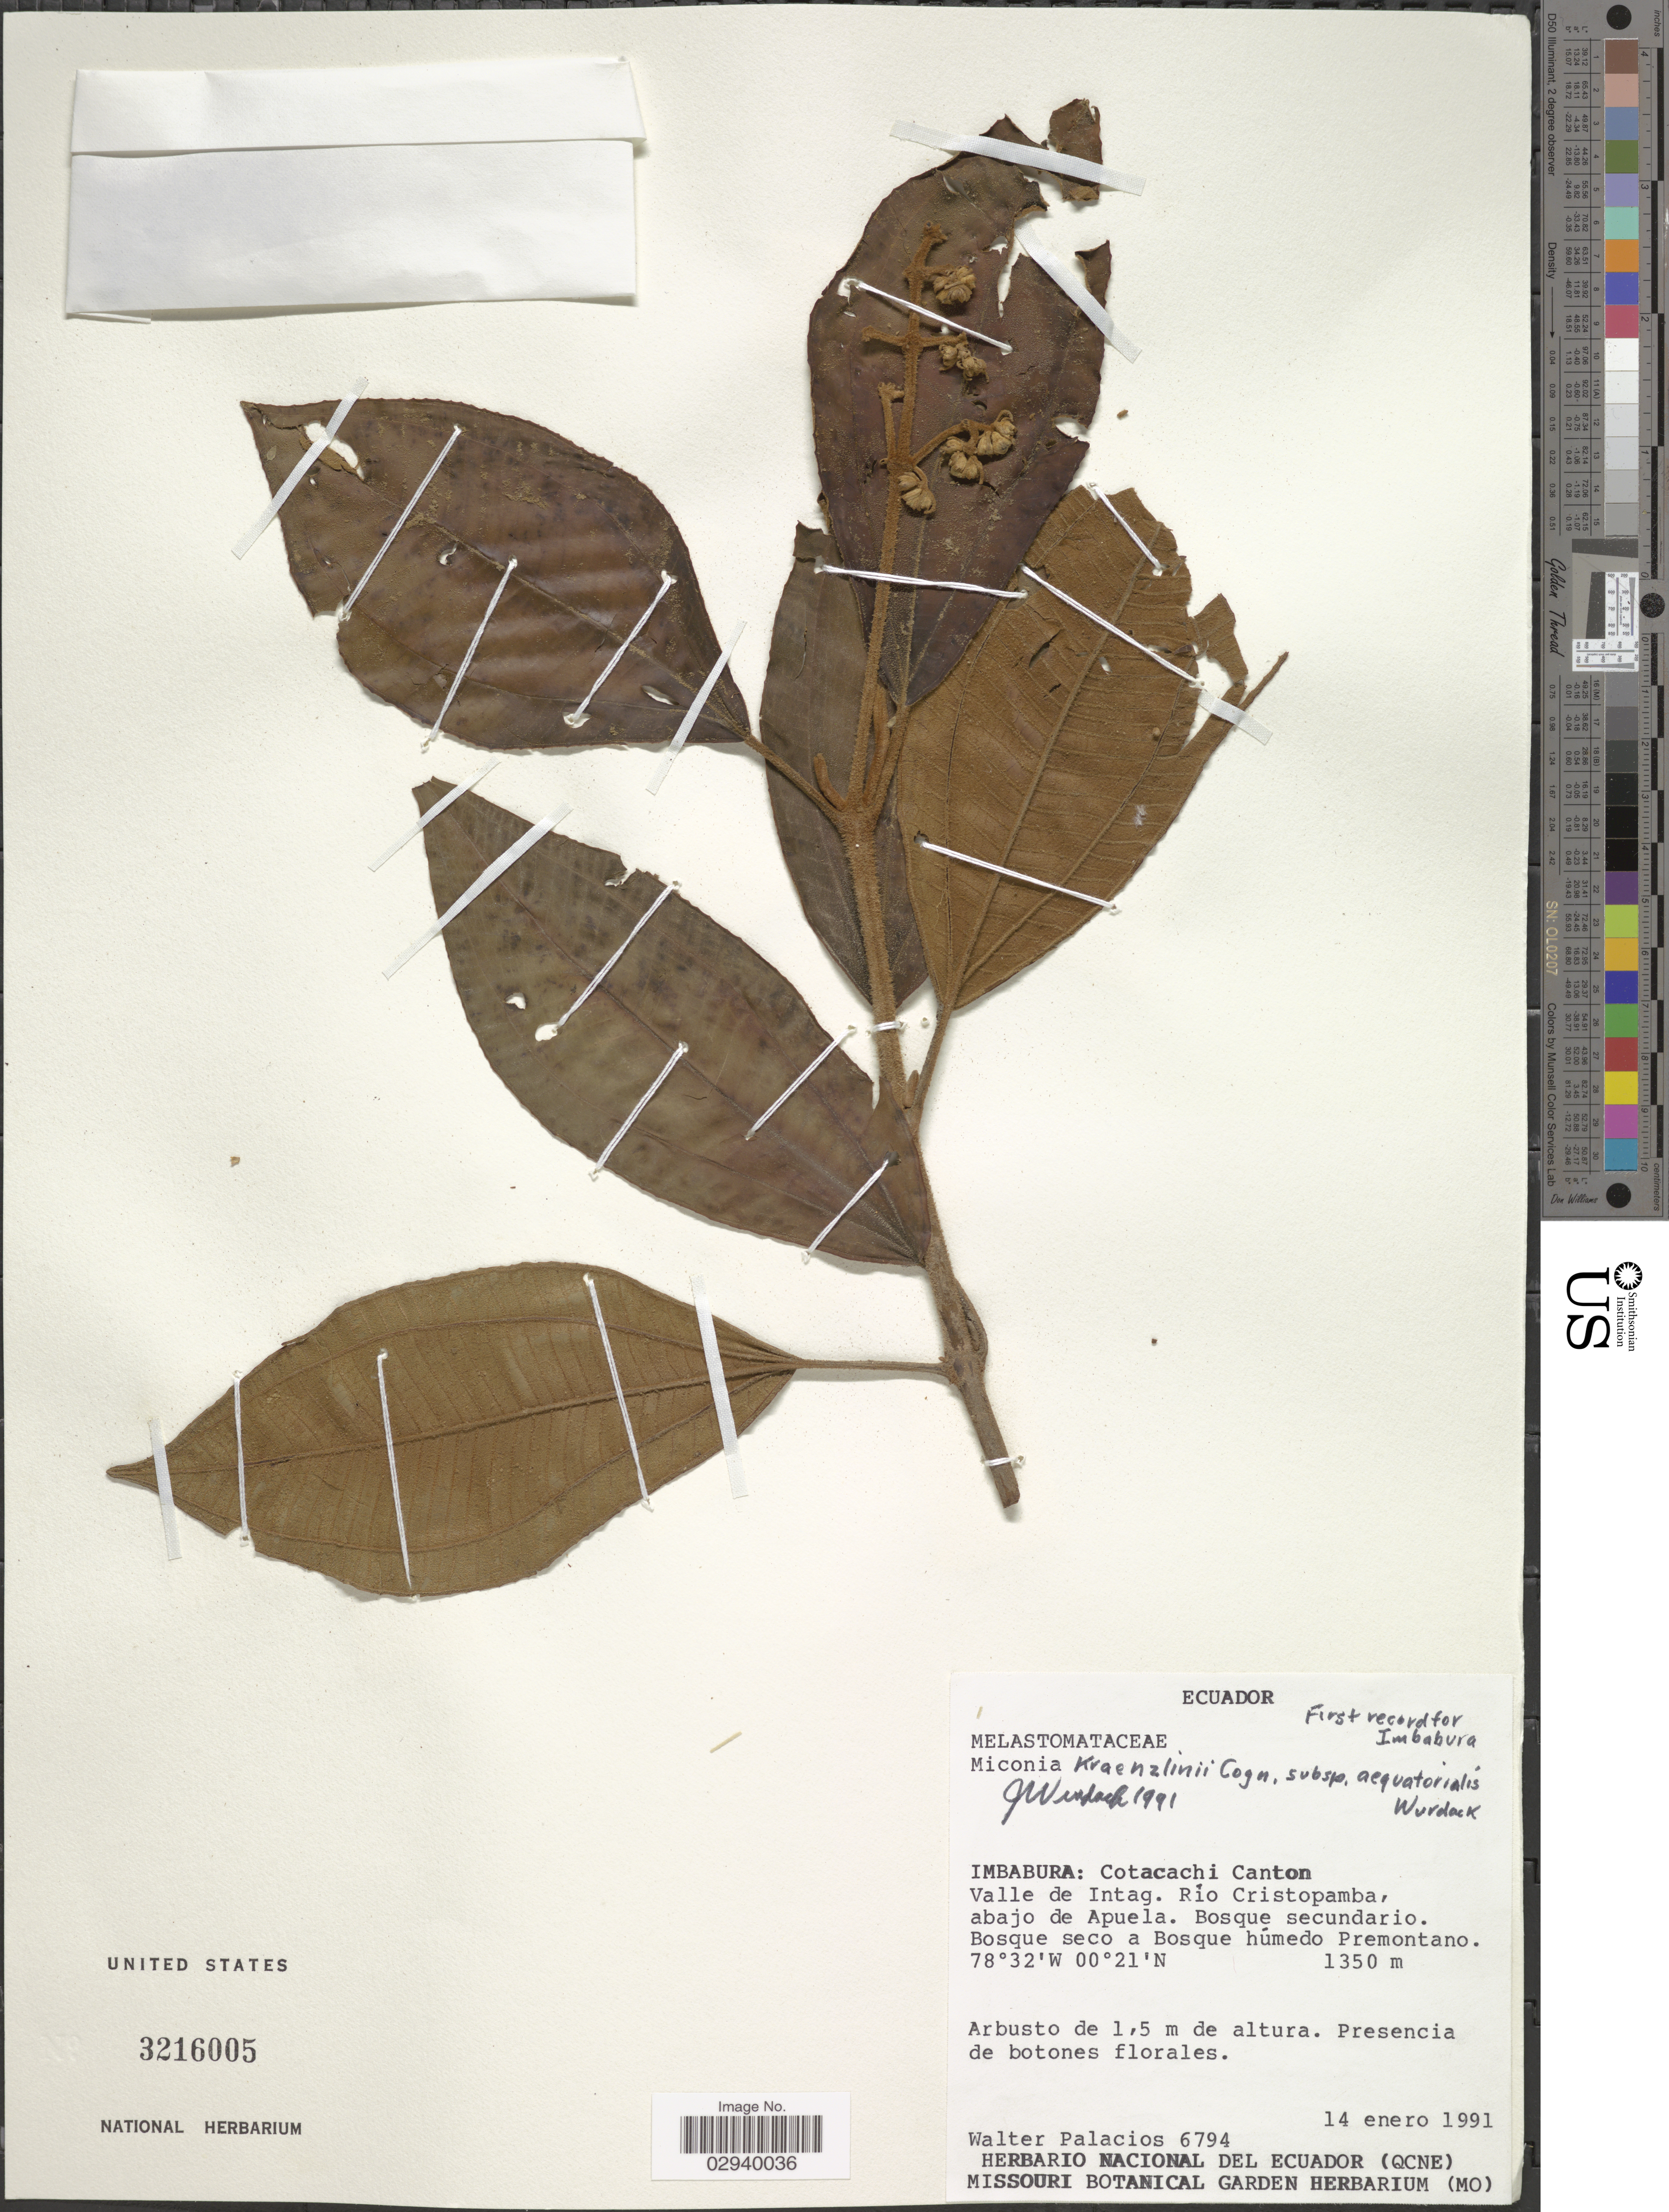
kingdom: Plantae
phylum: Tracheophyta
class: Magnoliopsida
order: Myrtales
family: Melastomataceae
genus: Miconia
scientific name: Miconia kraenzlinii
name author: Cogn.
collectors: W. Palacios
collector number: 6794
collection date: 1991-01-14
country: Ecuador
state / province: Imbabura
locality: Cotacachi Canton. Valle de Intag. Rio Cristopamba, abajo de Apuela.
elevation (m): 1350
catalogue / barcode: US 3216005